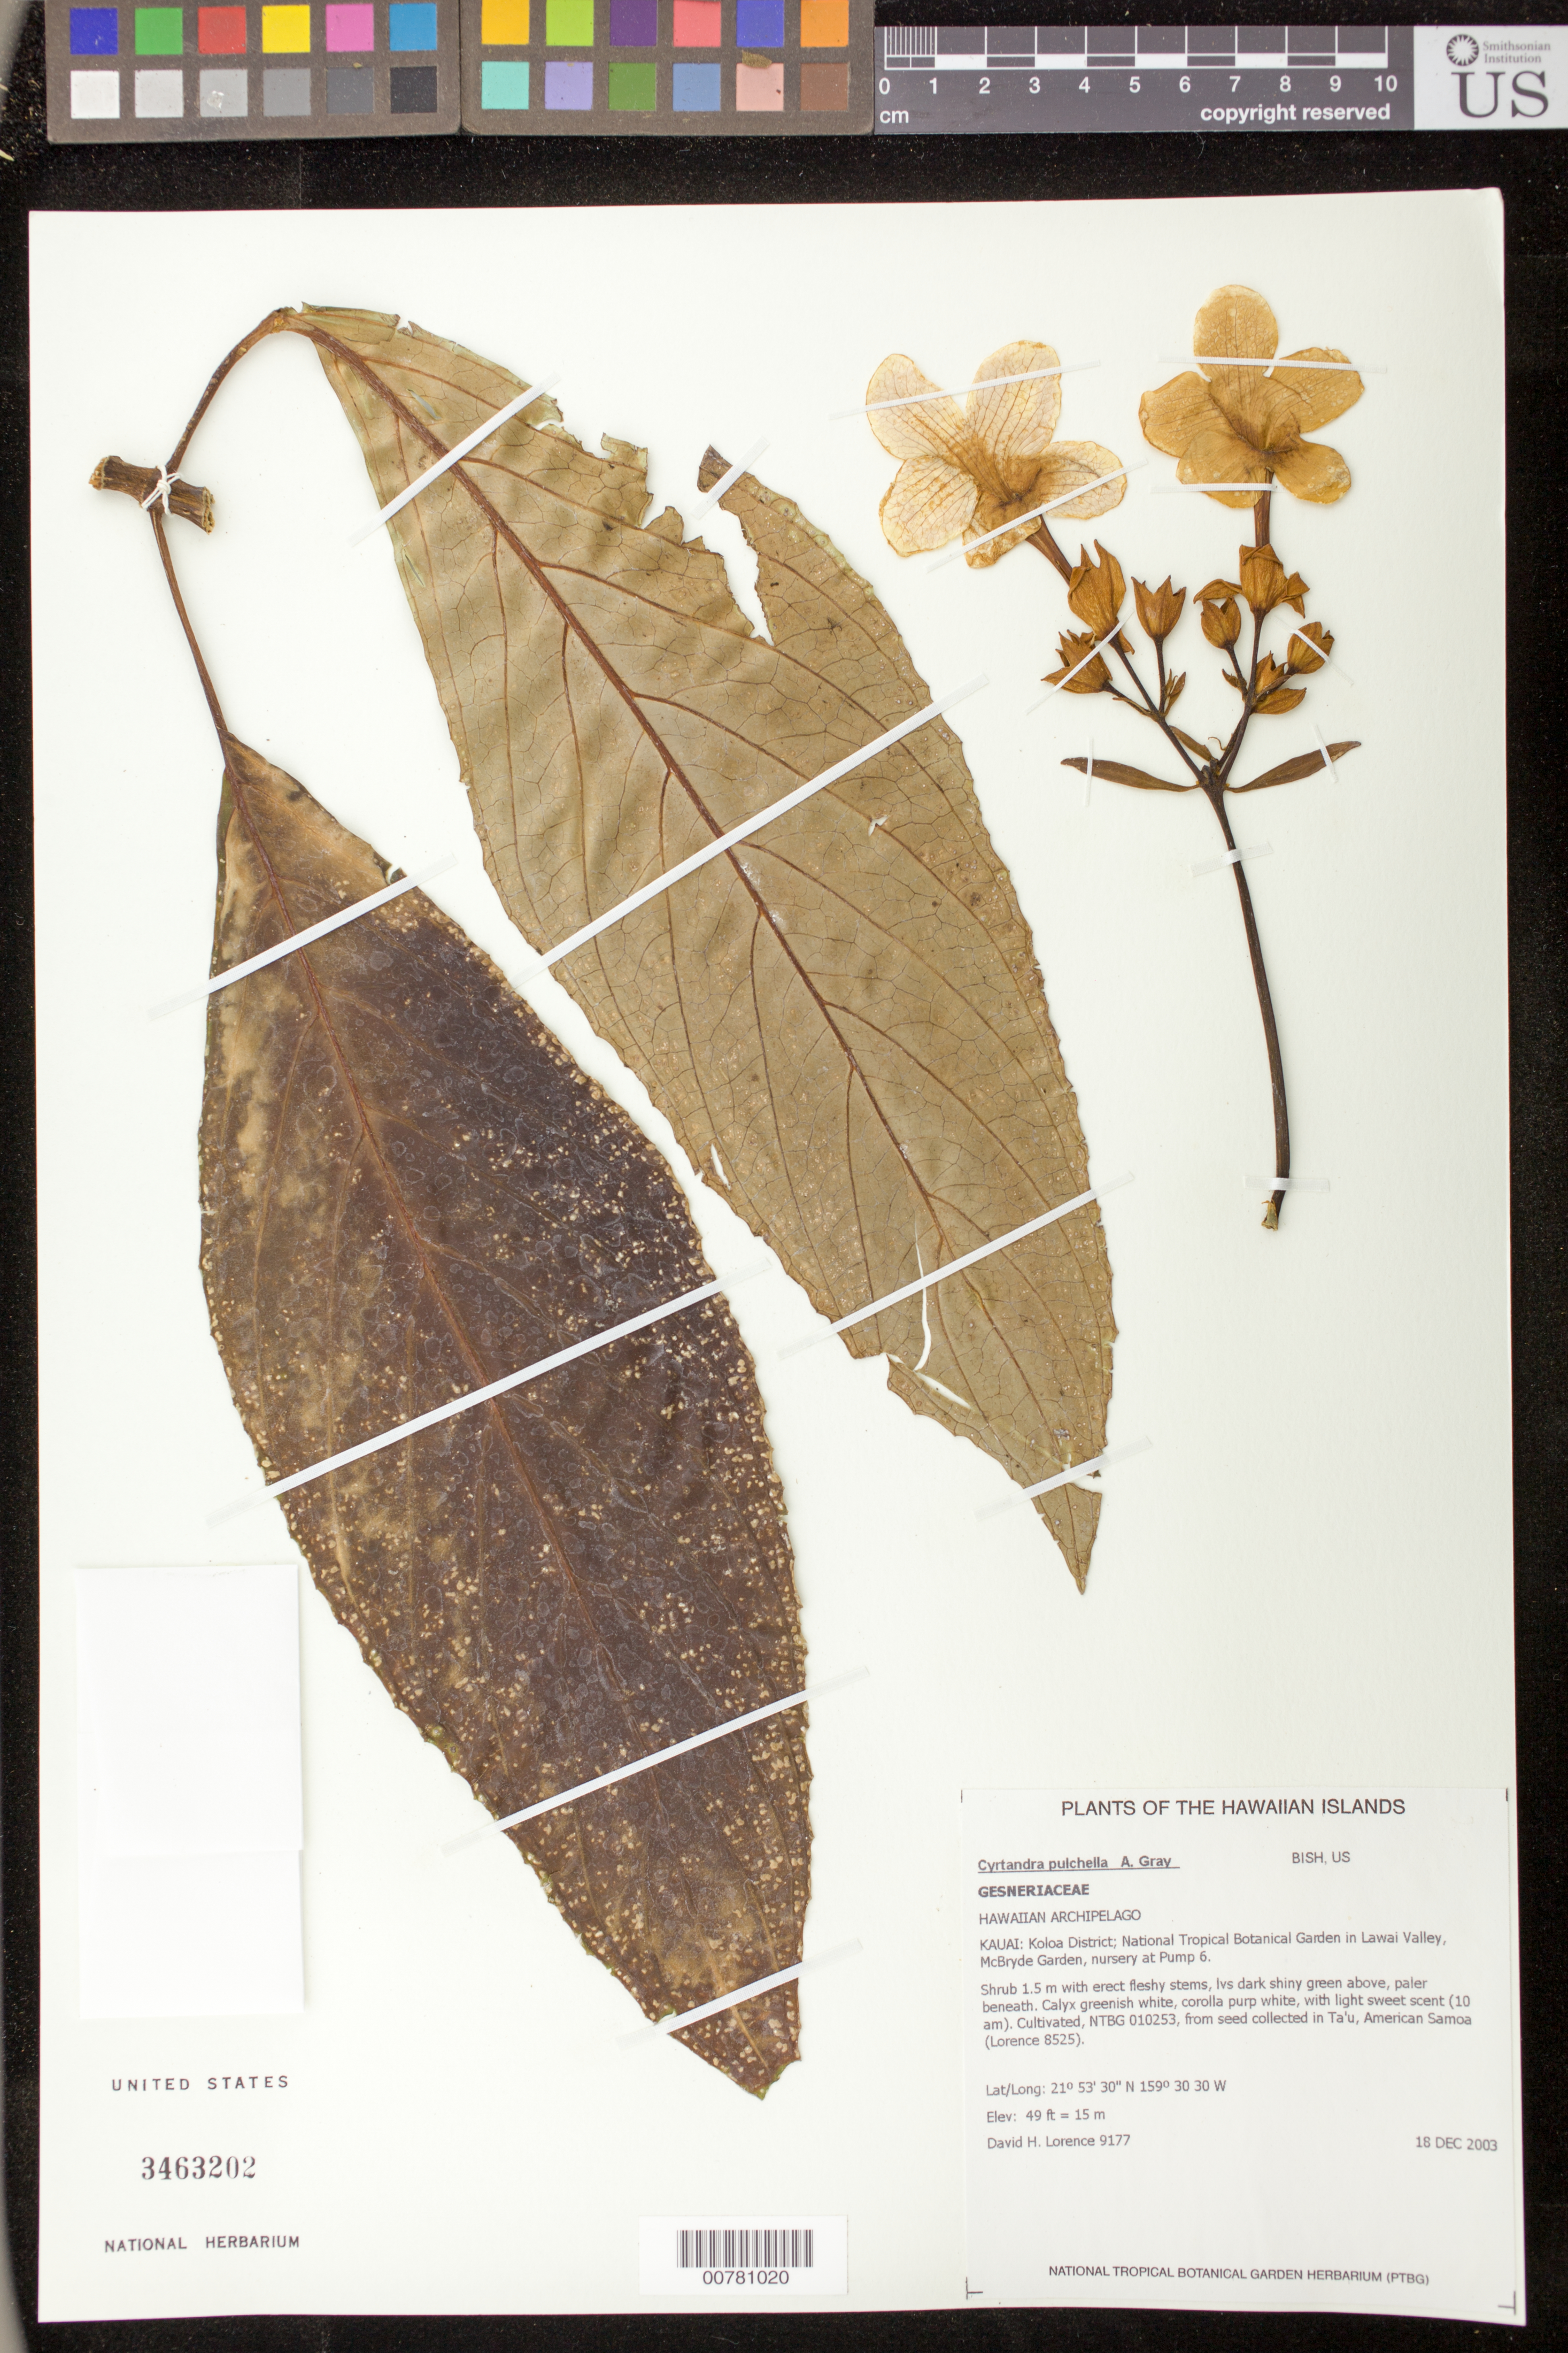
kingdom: Plantae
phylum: Tracheophyta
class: Magnoliopsida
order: Lamiales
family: Gesneriaceae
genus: Cyrtandra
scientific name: Cyrtandra pulchella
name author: W. Rich ex A. Gray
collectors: D. Lorence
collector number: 9177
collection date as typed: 18 Dec 2003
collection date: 2003-12-18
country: United States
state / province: Hawaii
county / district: Kauai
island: Kaua'i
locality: National Tropical Botanical Garden in Lawai Valley, McBryde Garden, nursery at Pump 6.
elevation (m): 15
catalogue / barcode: US 3463202